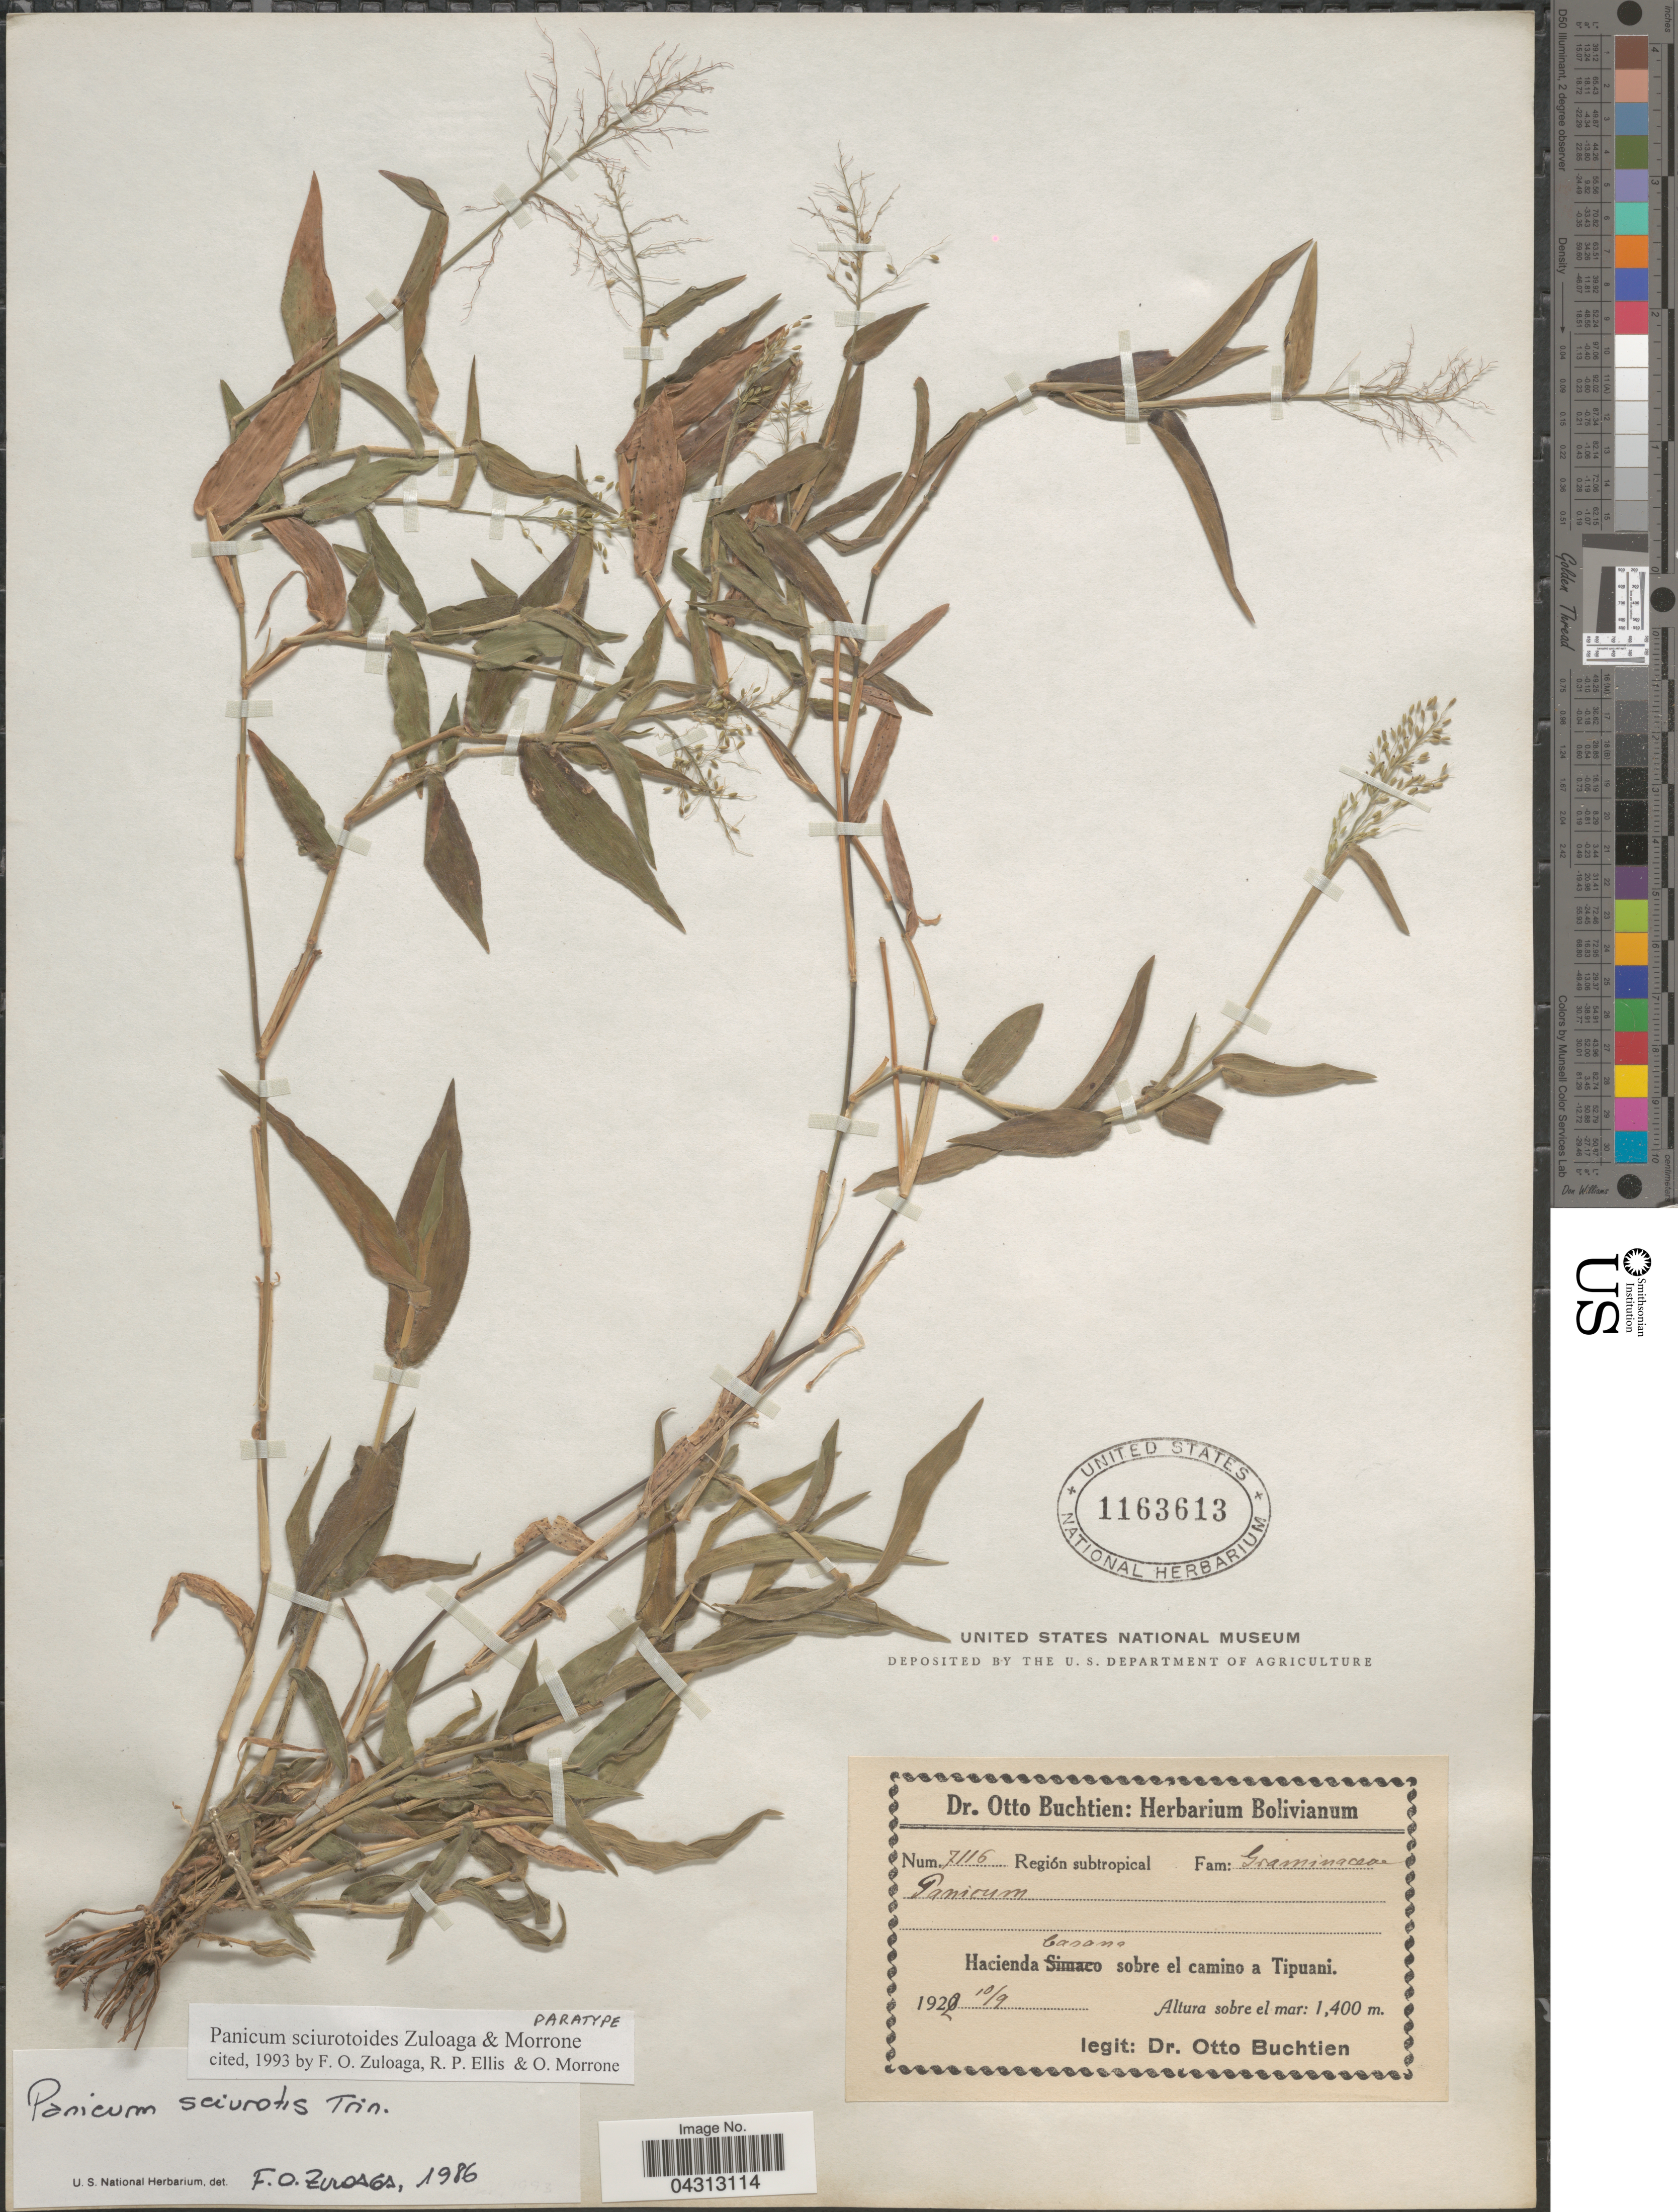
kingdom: Plantae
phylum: Tracheophyta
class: Liliopsida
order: Poales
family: Poaceae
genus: Dichanthelium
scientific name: Dichanthelium sciurotoides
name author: (Zuloaga & Morrone) Davidse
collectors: O. Buchtien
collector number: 7116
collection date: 1922-09-10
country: Bolivia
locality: Hacienda Casana sobre el camino a Tipuani.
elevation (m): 1400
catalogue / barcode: US 1163613